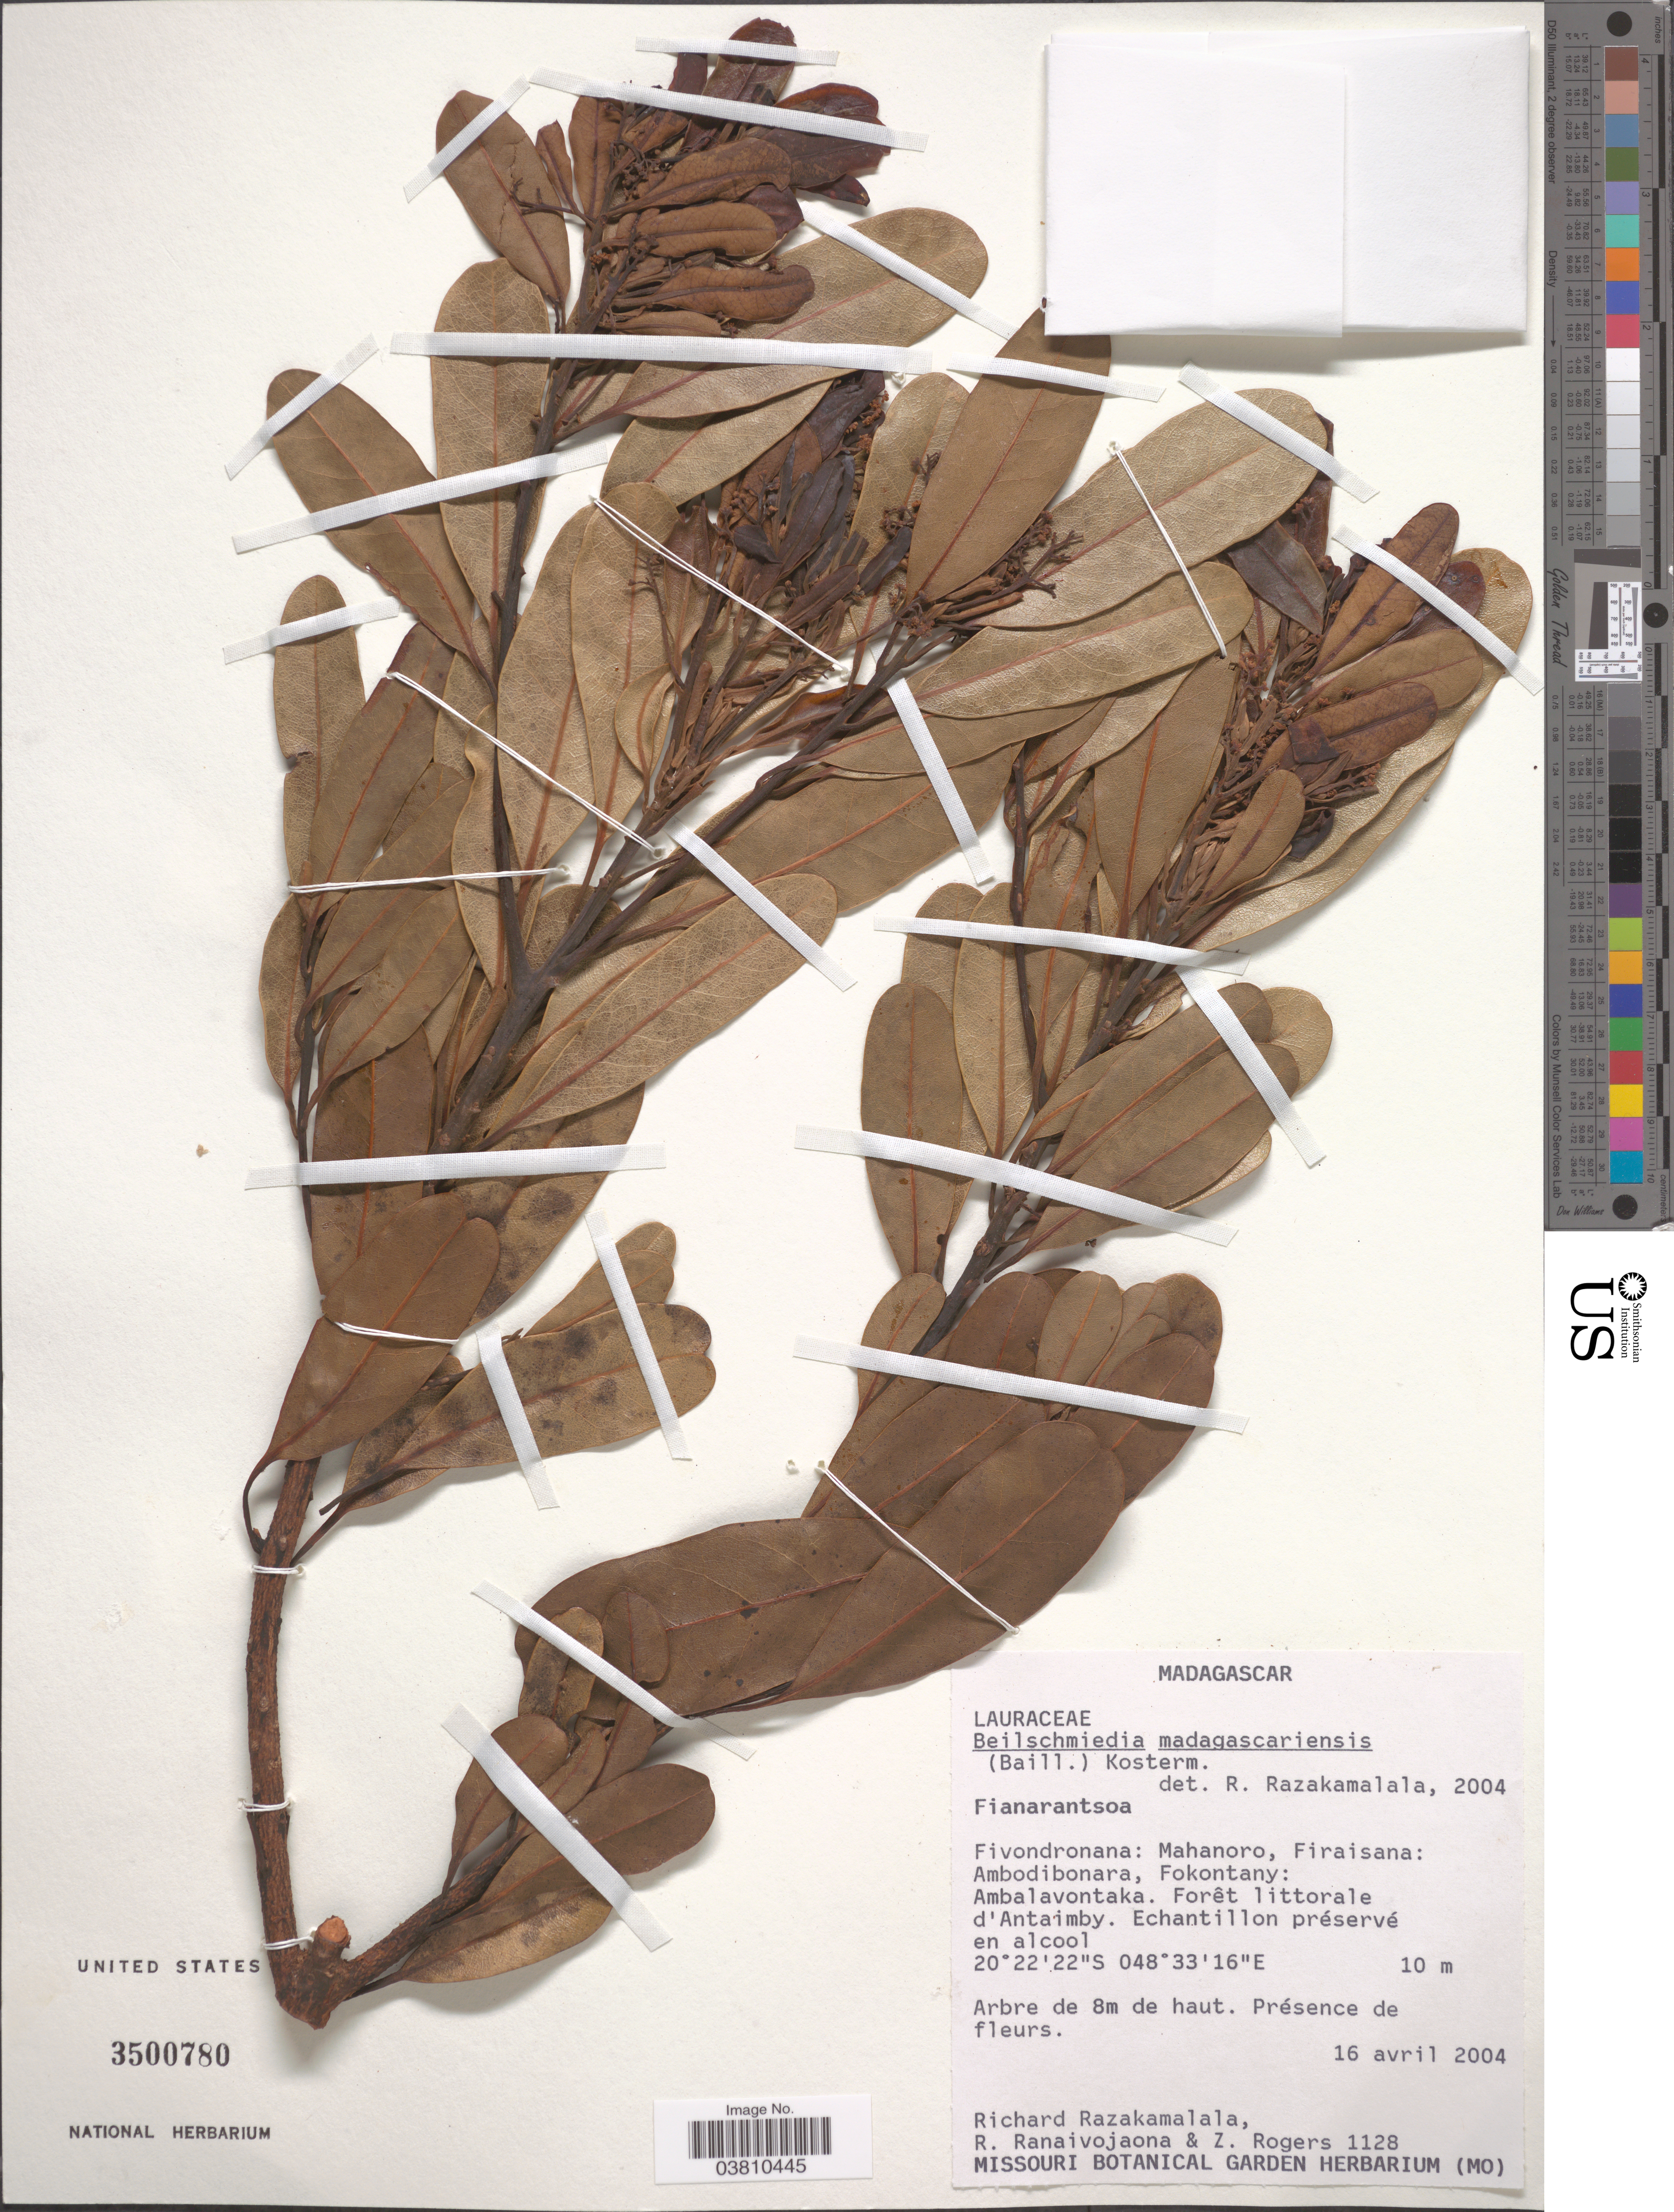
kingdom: Plantae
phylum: Tracheophyta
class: Magnoliopsida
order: Laurales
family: Lauraceae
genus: Beilschmiedia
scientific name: Beilschmiedia madagascariensis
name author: (Danguy) Kosterm.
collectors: R. Razakamalala, R. Ranaivojaona & Z. S. Rogers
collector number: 1128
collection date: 2004-04-16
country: Madagascar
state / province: Atsinanana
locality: Fivondronana: Mahanoro, Firaisana: Ambodibonara, Fokontany: Ambalavontaka. Forêt littorale d'Antaimby.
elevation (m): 10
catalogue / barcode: US 3500780